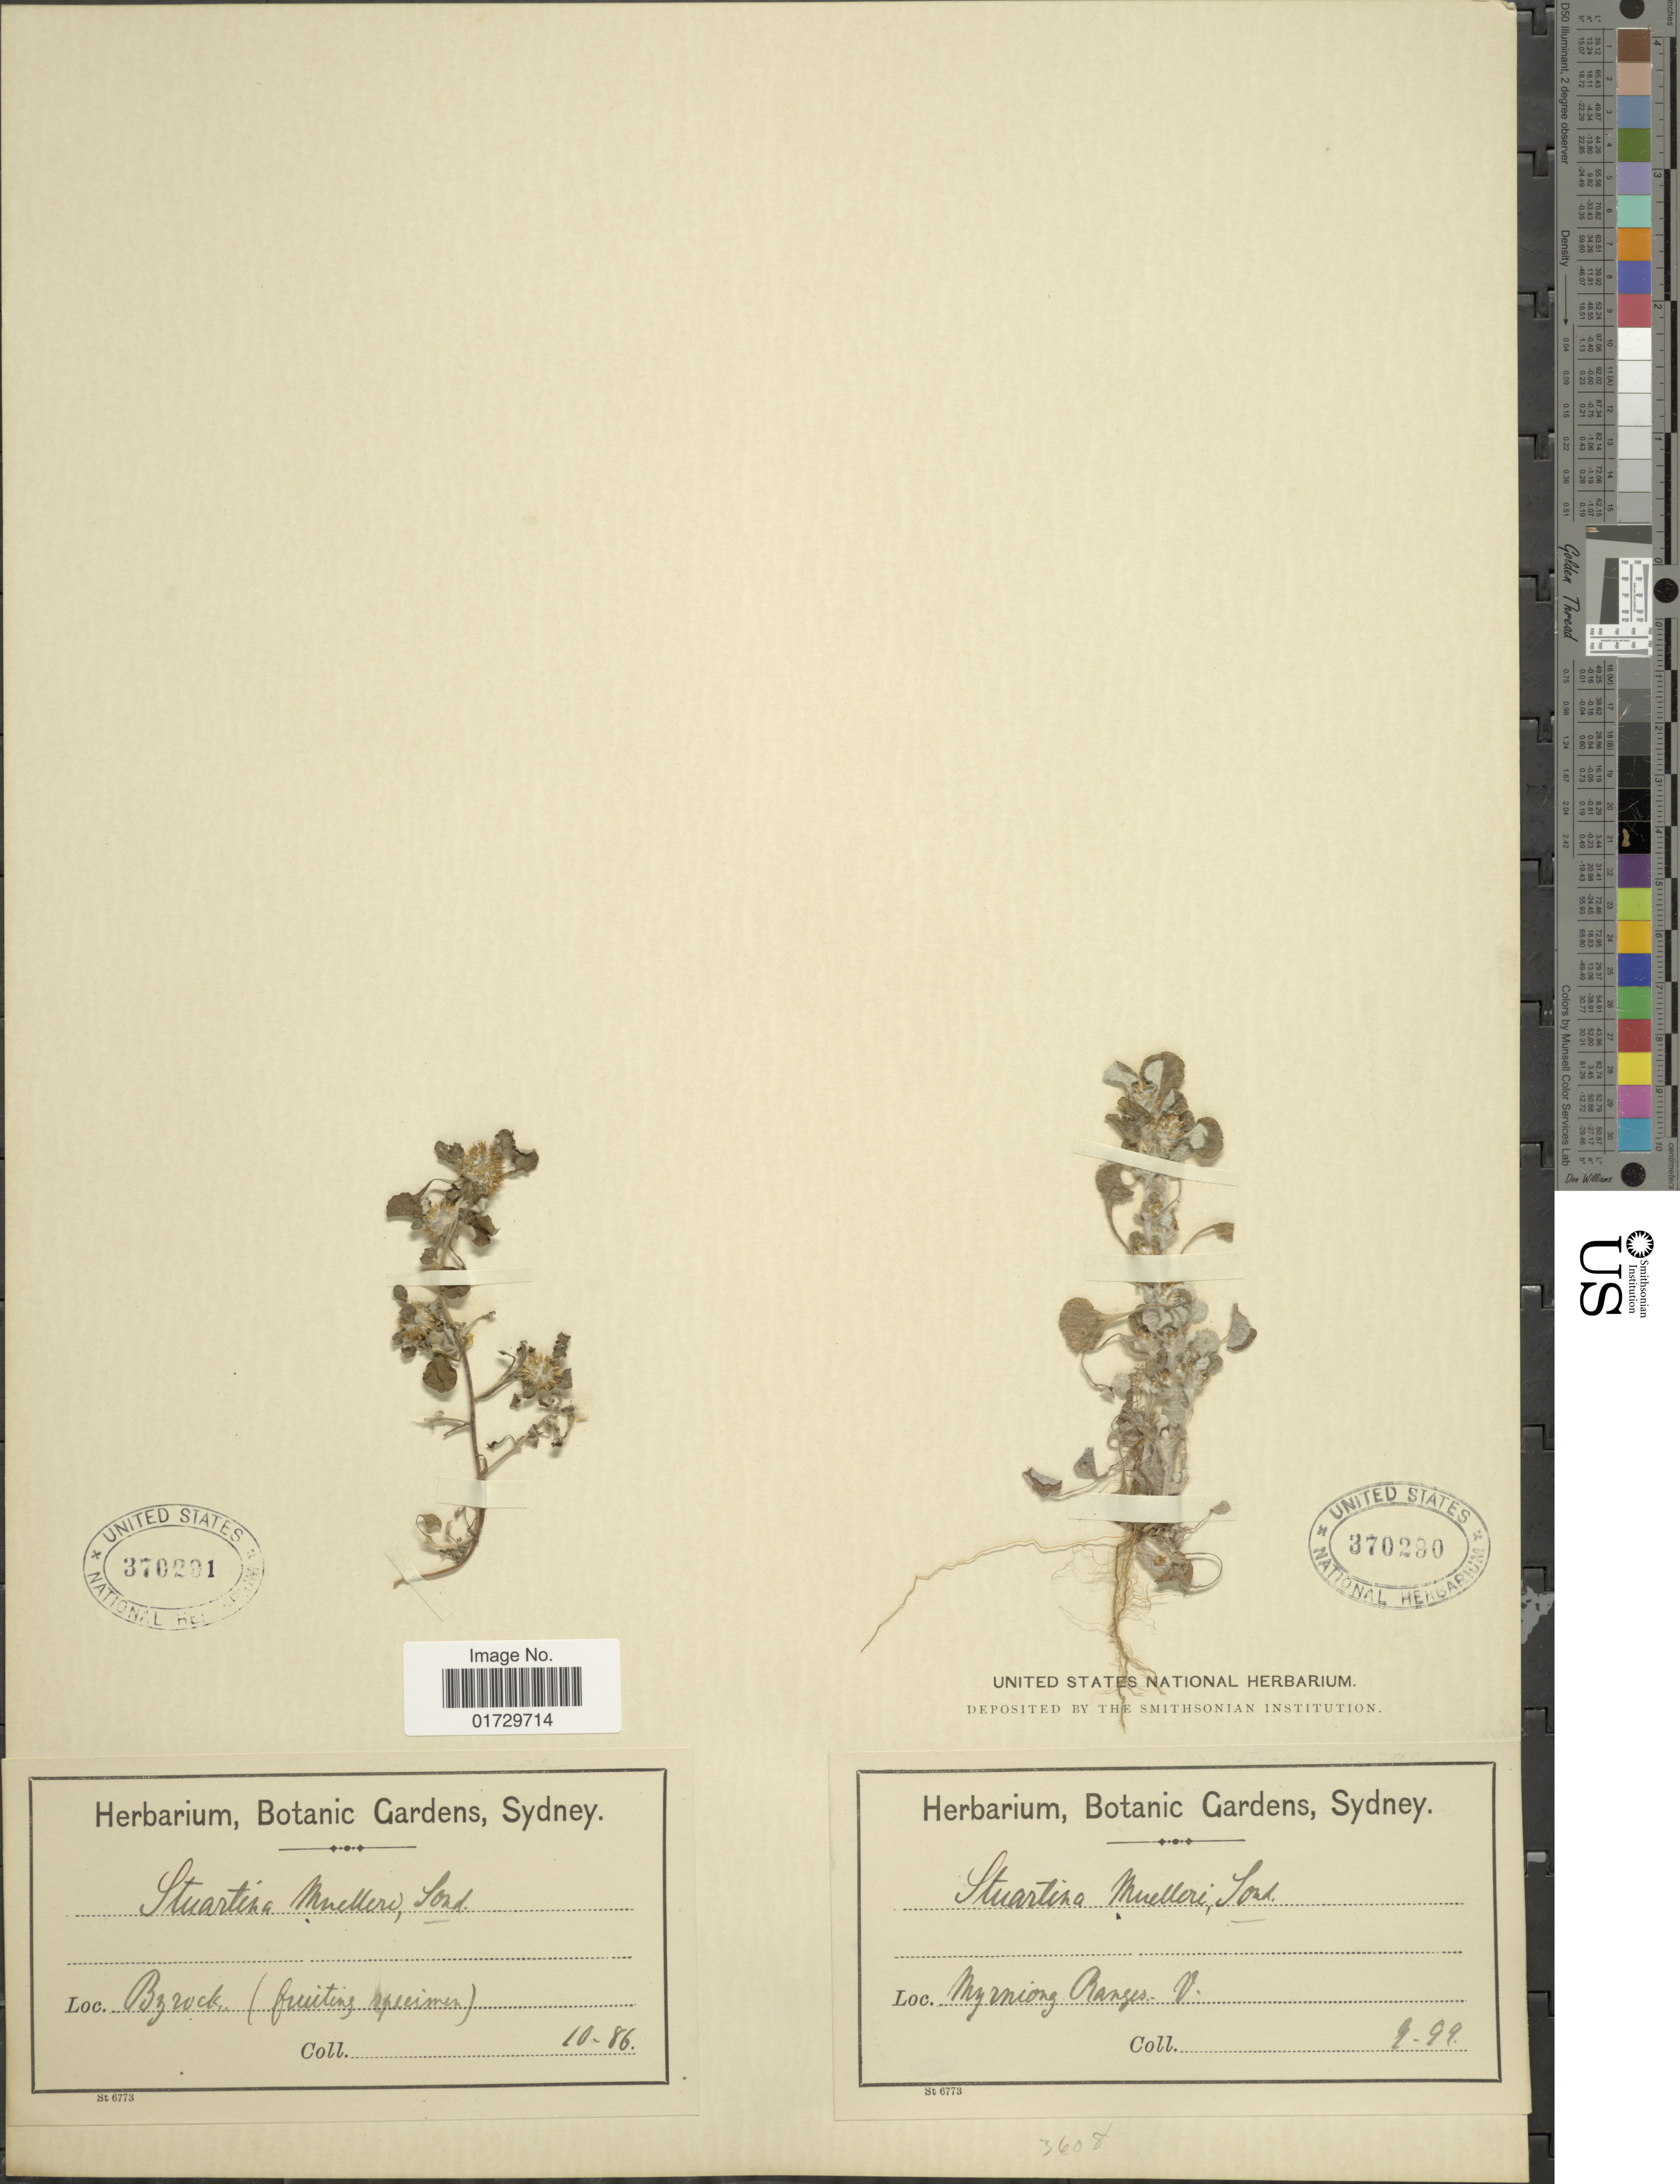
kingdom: Plantae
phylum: Tracheophyta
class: Magnoliopsida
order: Asterales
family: Asteraceae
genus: Stuartina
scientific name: Stuartina muelleri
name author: Sond.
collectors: Herbarium, Botanic Gardens, Sydney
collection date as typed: Transcribed d/m/y: /10/86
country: Australia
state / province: Victoria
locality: Byrock.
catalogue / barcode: US 370291